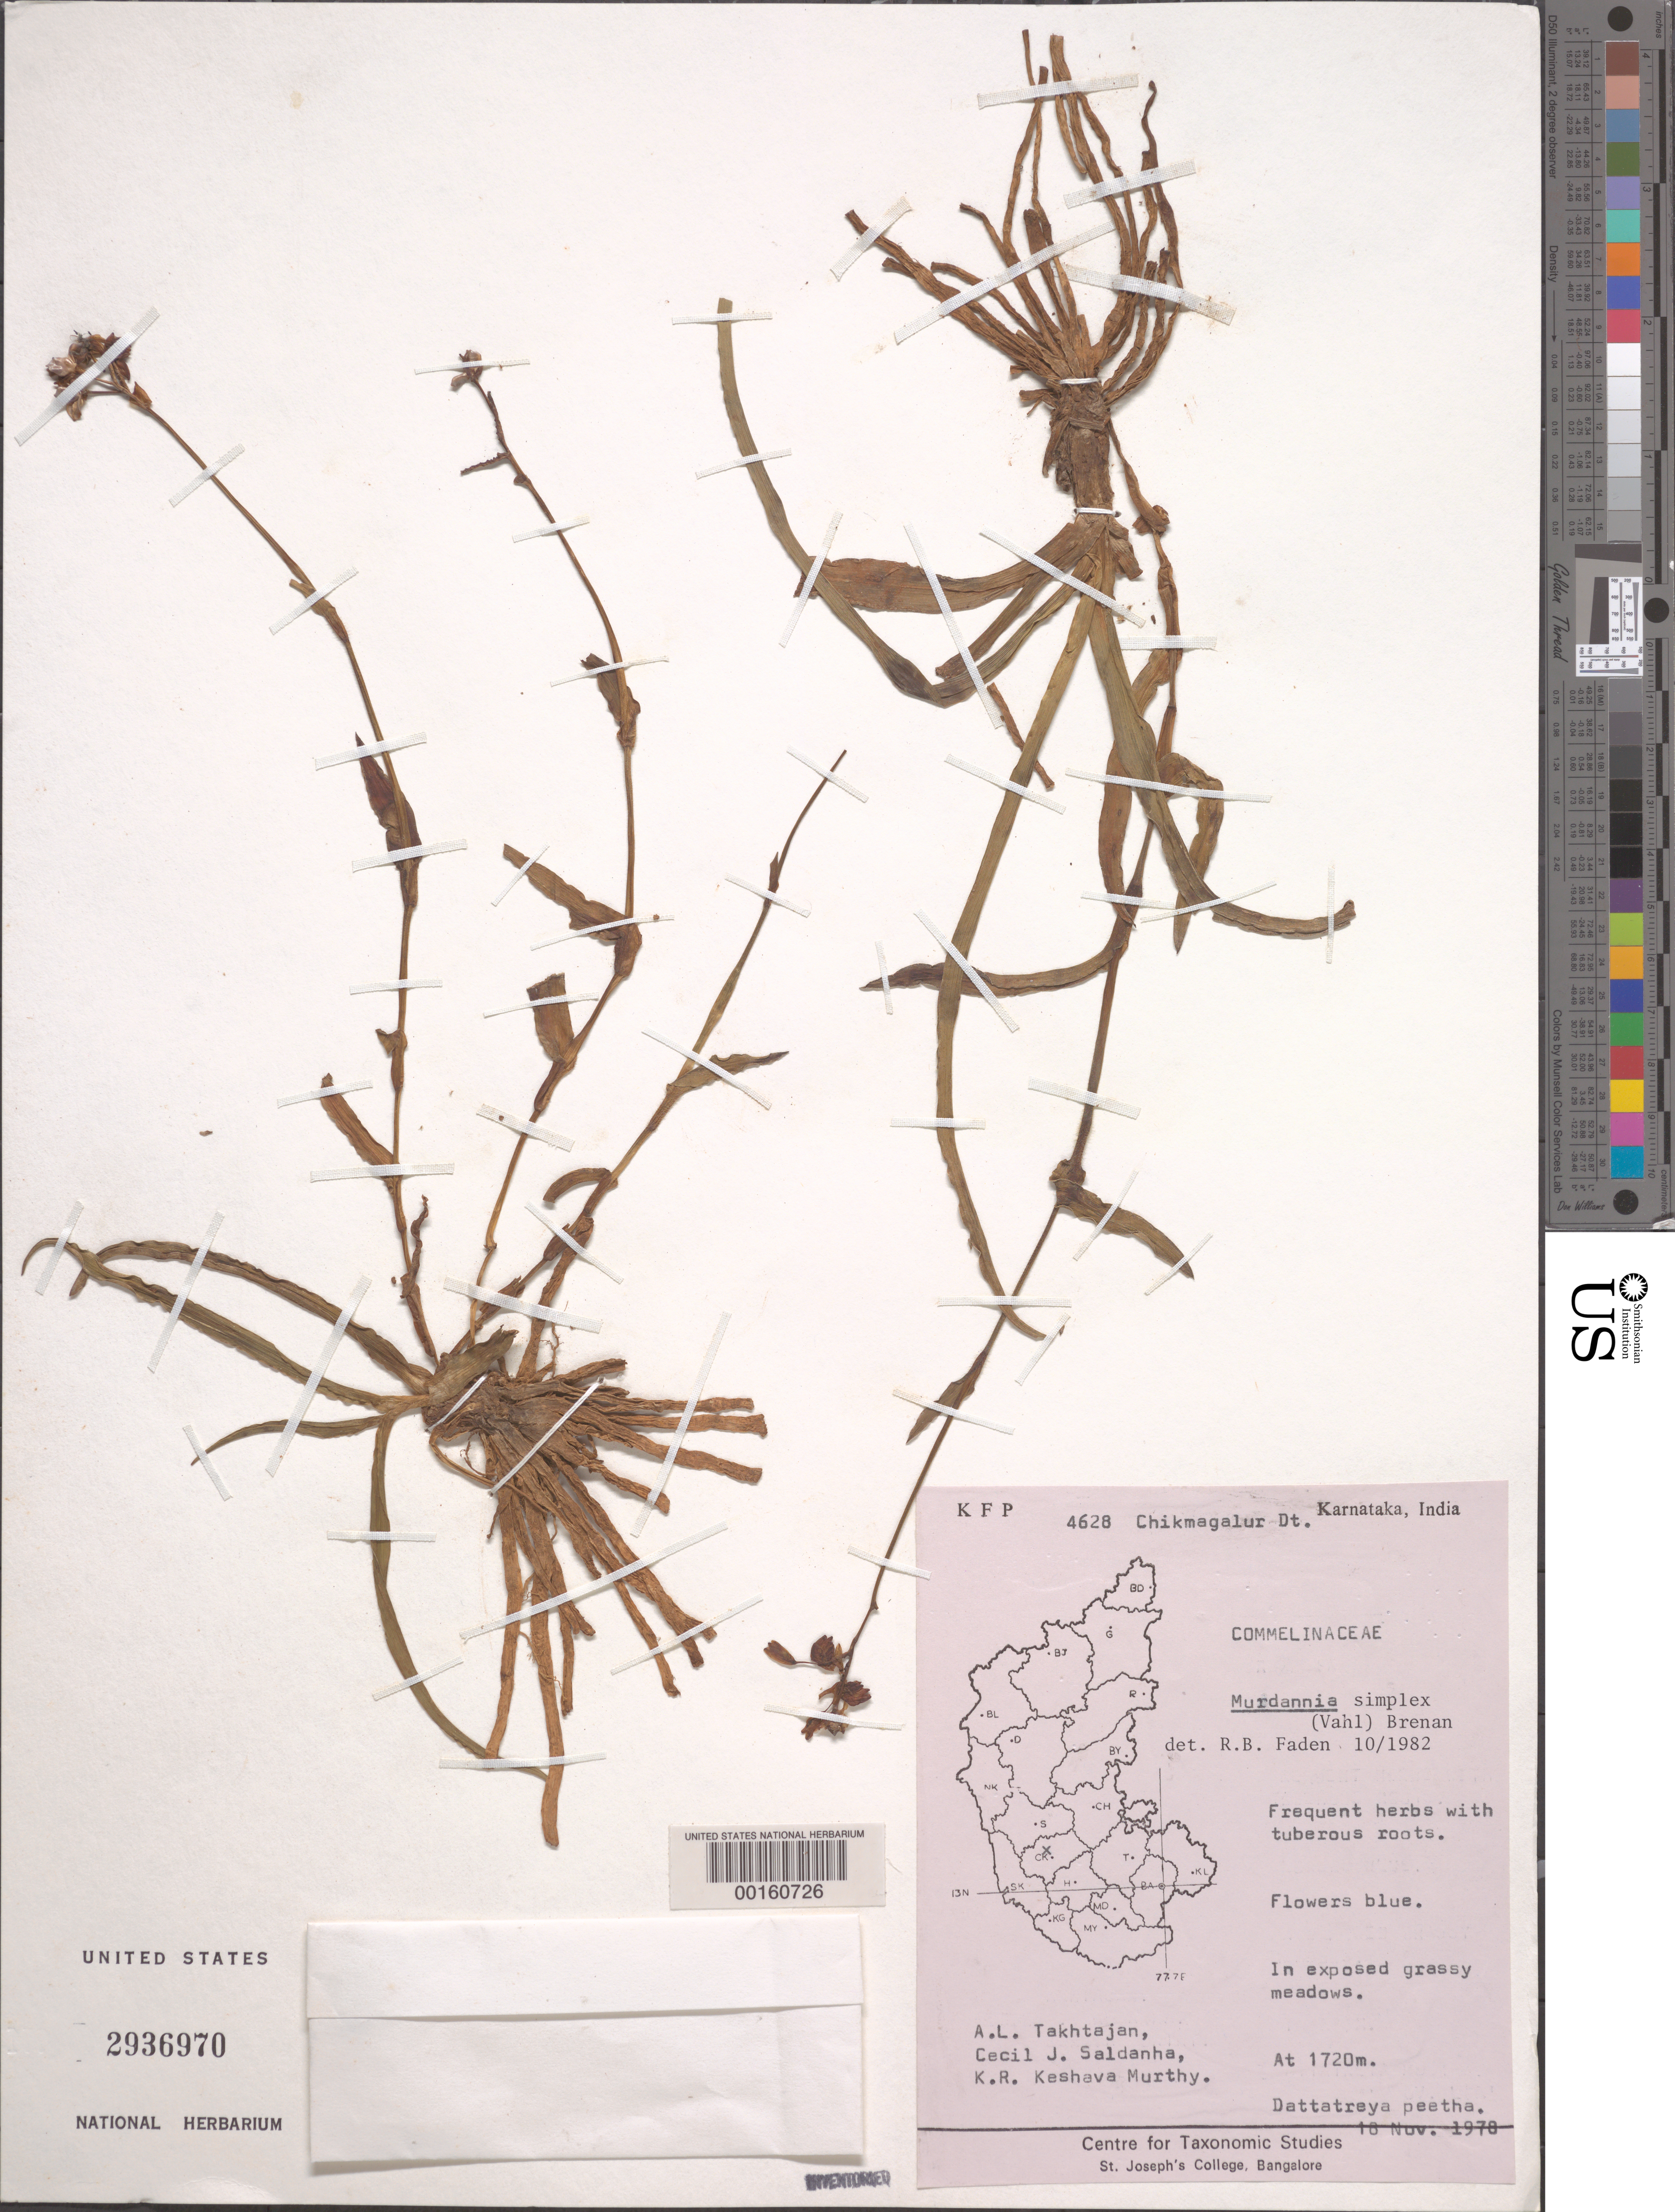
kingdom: Plantae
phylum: Tracheophyta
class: Liliopsida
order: Commelinales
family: Commelinaceae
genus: Murdannia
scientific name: Murdannia simplex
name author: (Vahl) Brenan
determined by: Faden, Robert B., (US), Smithsonian Institution - National Museum of Natural History (UNITED STATES)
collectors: A. Takhtajan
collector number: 4628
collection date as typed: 16 Nov 1978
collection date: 1978-11-16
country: India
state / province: Karnataka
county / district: Chikmagalur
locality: Dattatreya peetha, mysore state [mysore state = karnataka.]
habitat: Exposed, grassy meadows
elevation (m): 1720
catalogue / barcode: US 2936970